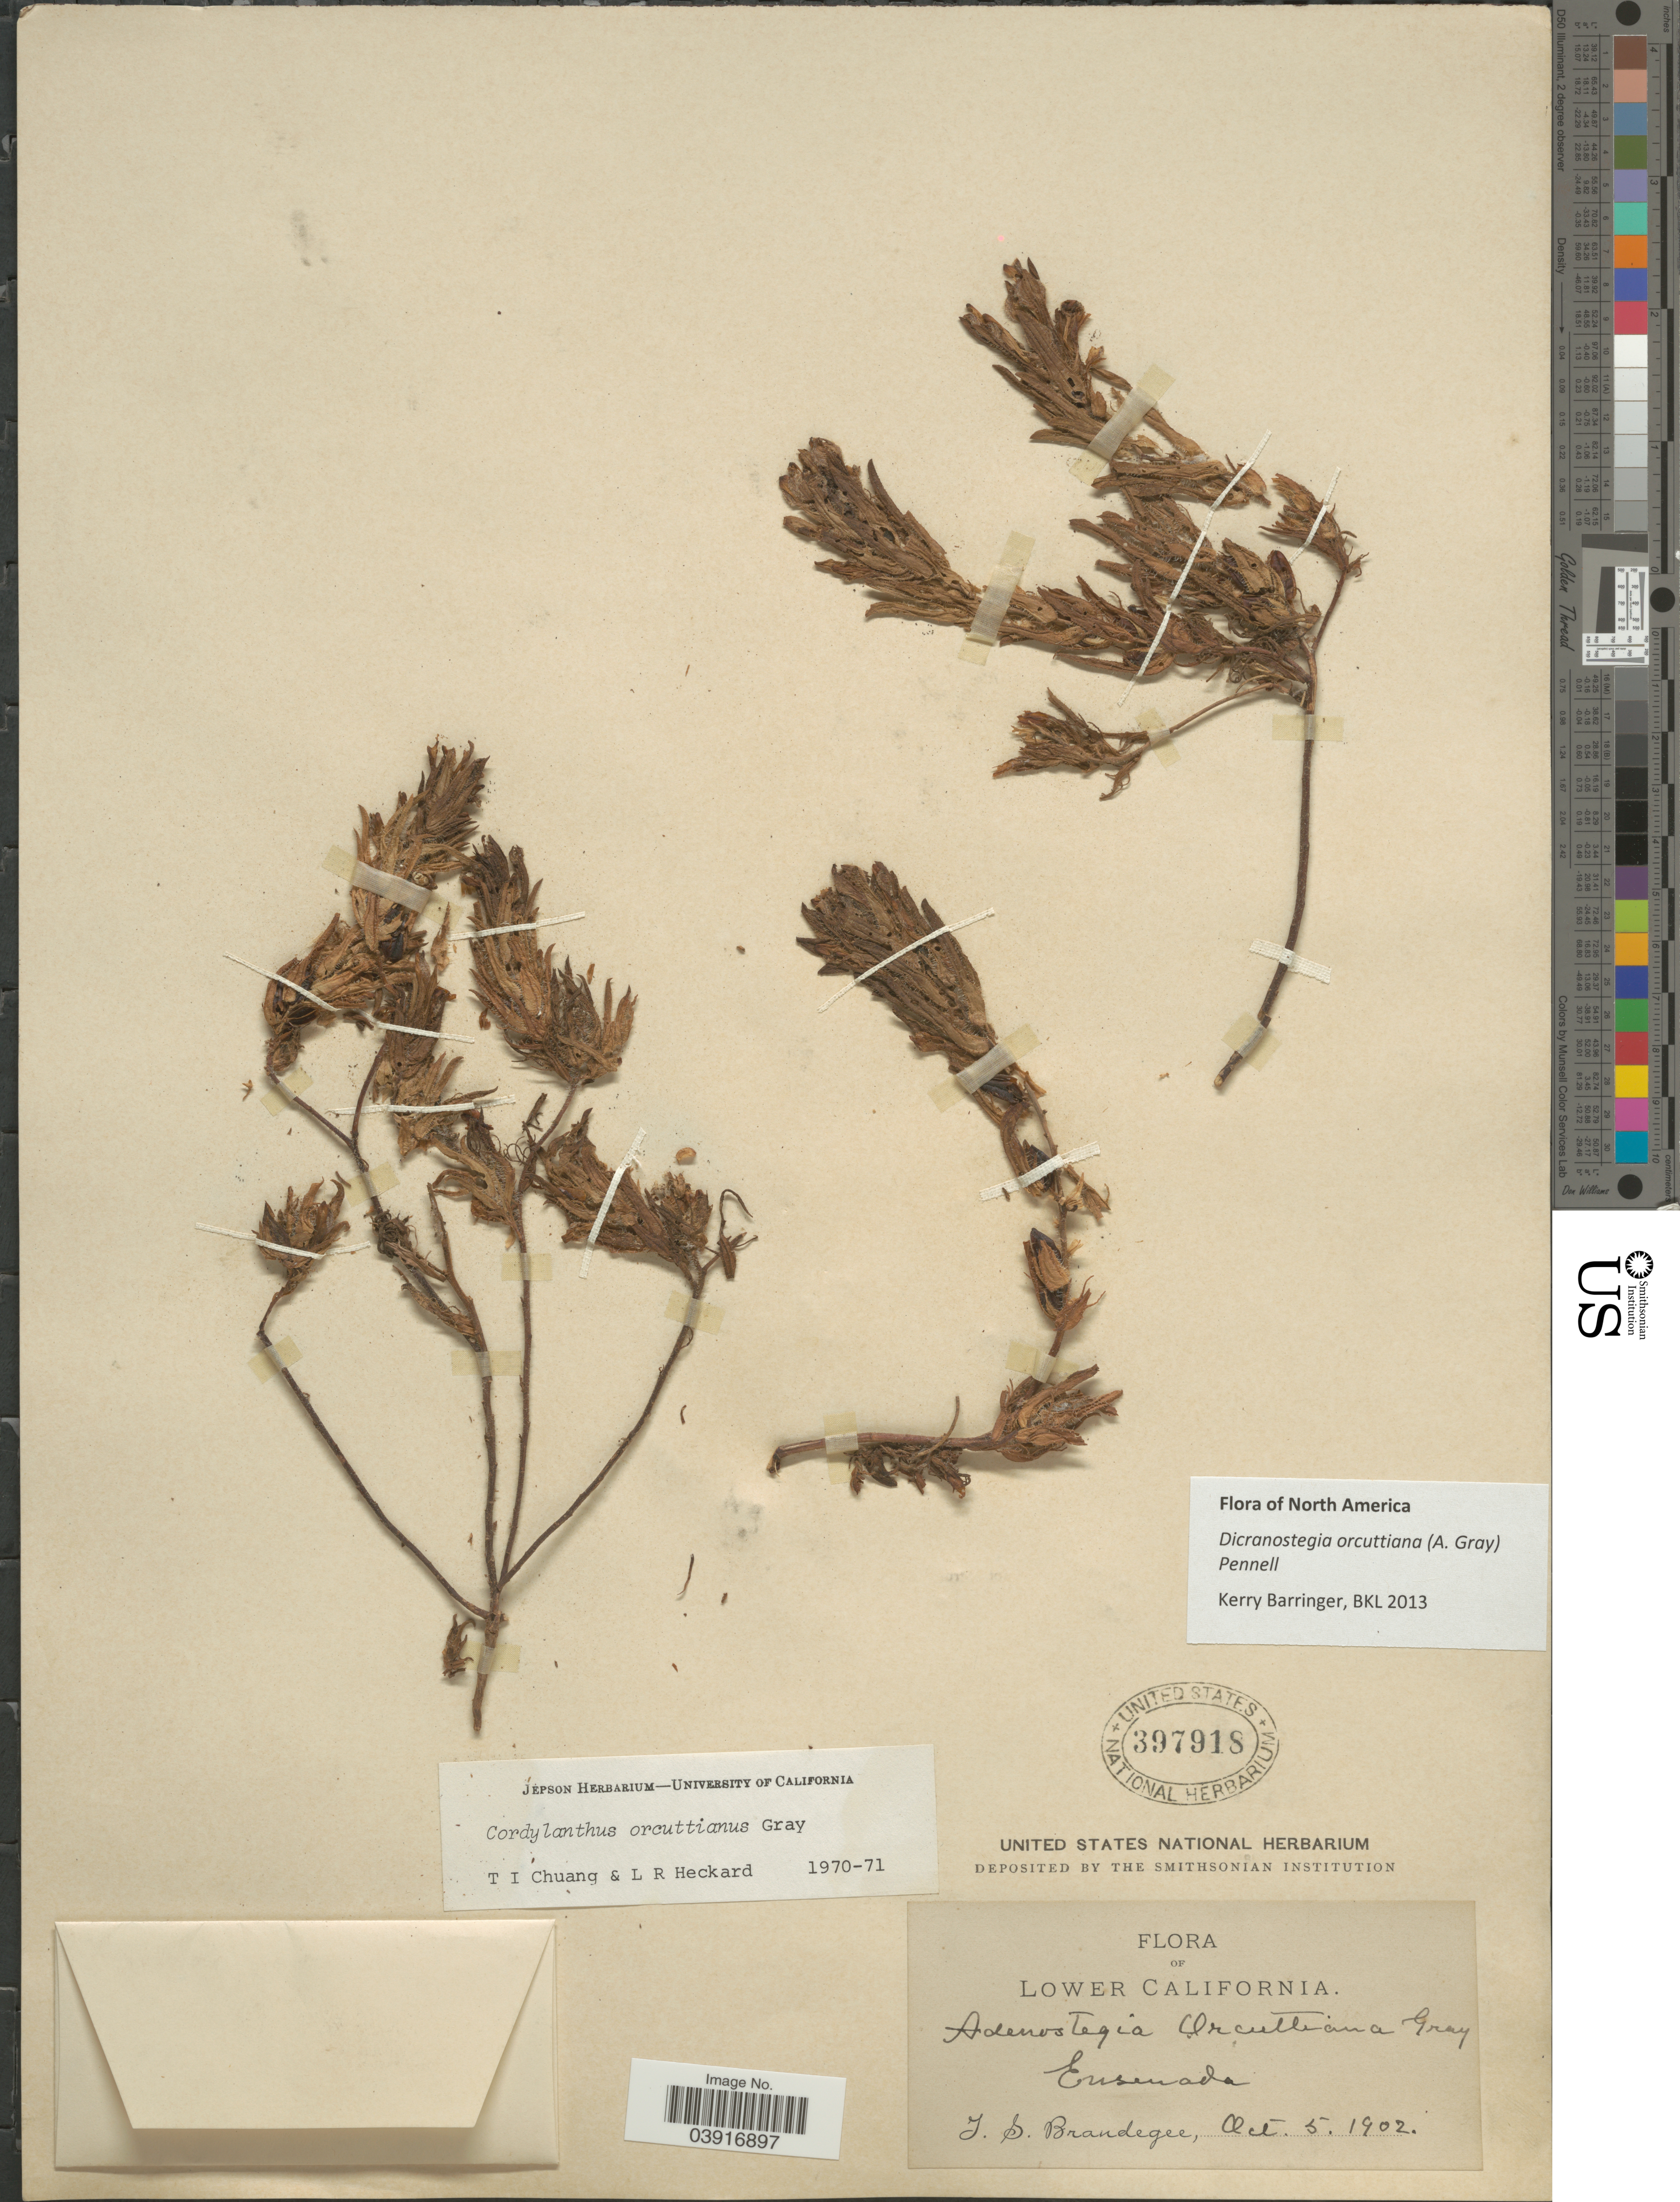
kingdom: Plantae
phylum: Tracheophyta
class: Magnoliopsida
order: Lamiales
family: Orobanchaceae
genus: Dicranostegia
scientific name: Dicranostegia orcuttiana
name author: (A. Gray) Pennell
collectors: T. S. Brandegee (herbarium)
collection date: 1902-10-05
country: Mexico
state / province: Baja California Norte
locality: Lower California. Ensenada.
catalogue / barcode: US 397918